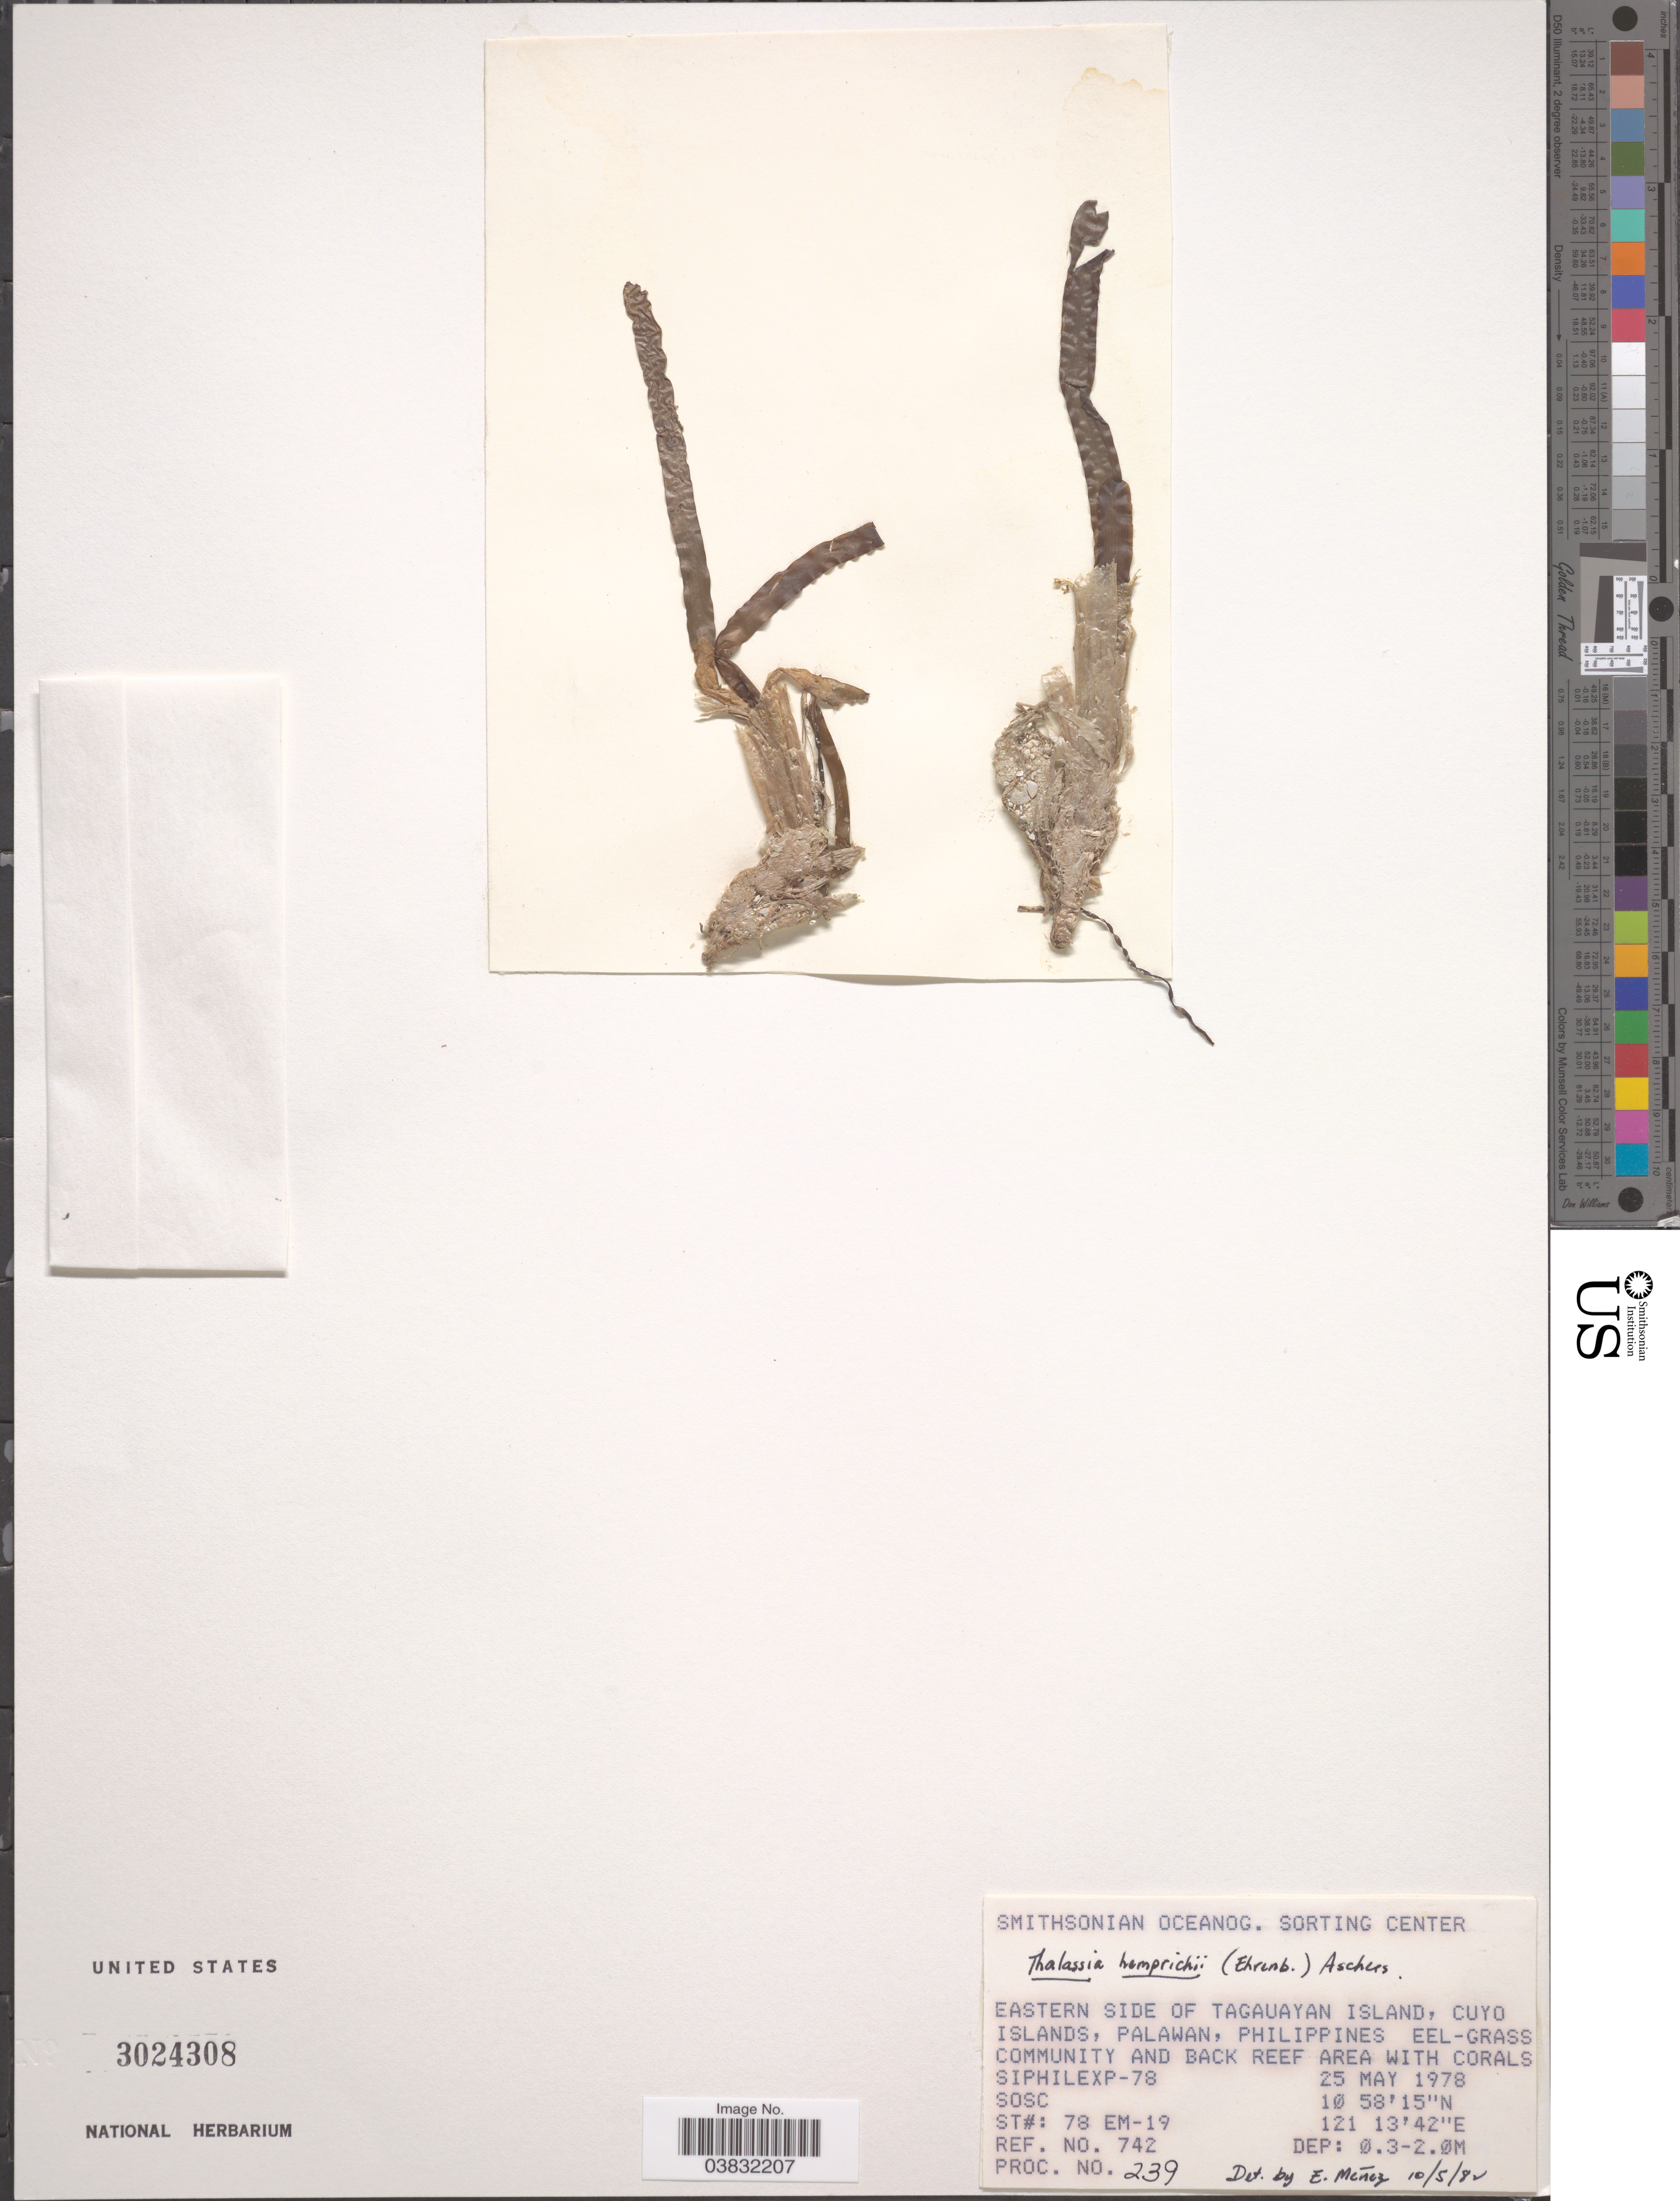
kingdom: Plantae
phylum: Tracheophyta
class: Liliopsida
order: Alismatales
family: Hydrocharitaceae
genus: Thalassia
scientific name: Thalassia hemprichii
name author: Asch.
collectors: SOSC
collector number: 742/239 ?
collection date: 1978-05-25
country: Philippines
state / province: Mimaropa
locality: Eastern side of Tagauayan Island, Cuyo Islands, Palawan.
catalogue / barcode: US 3024308